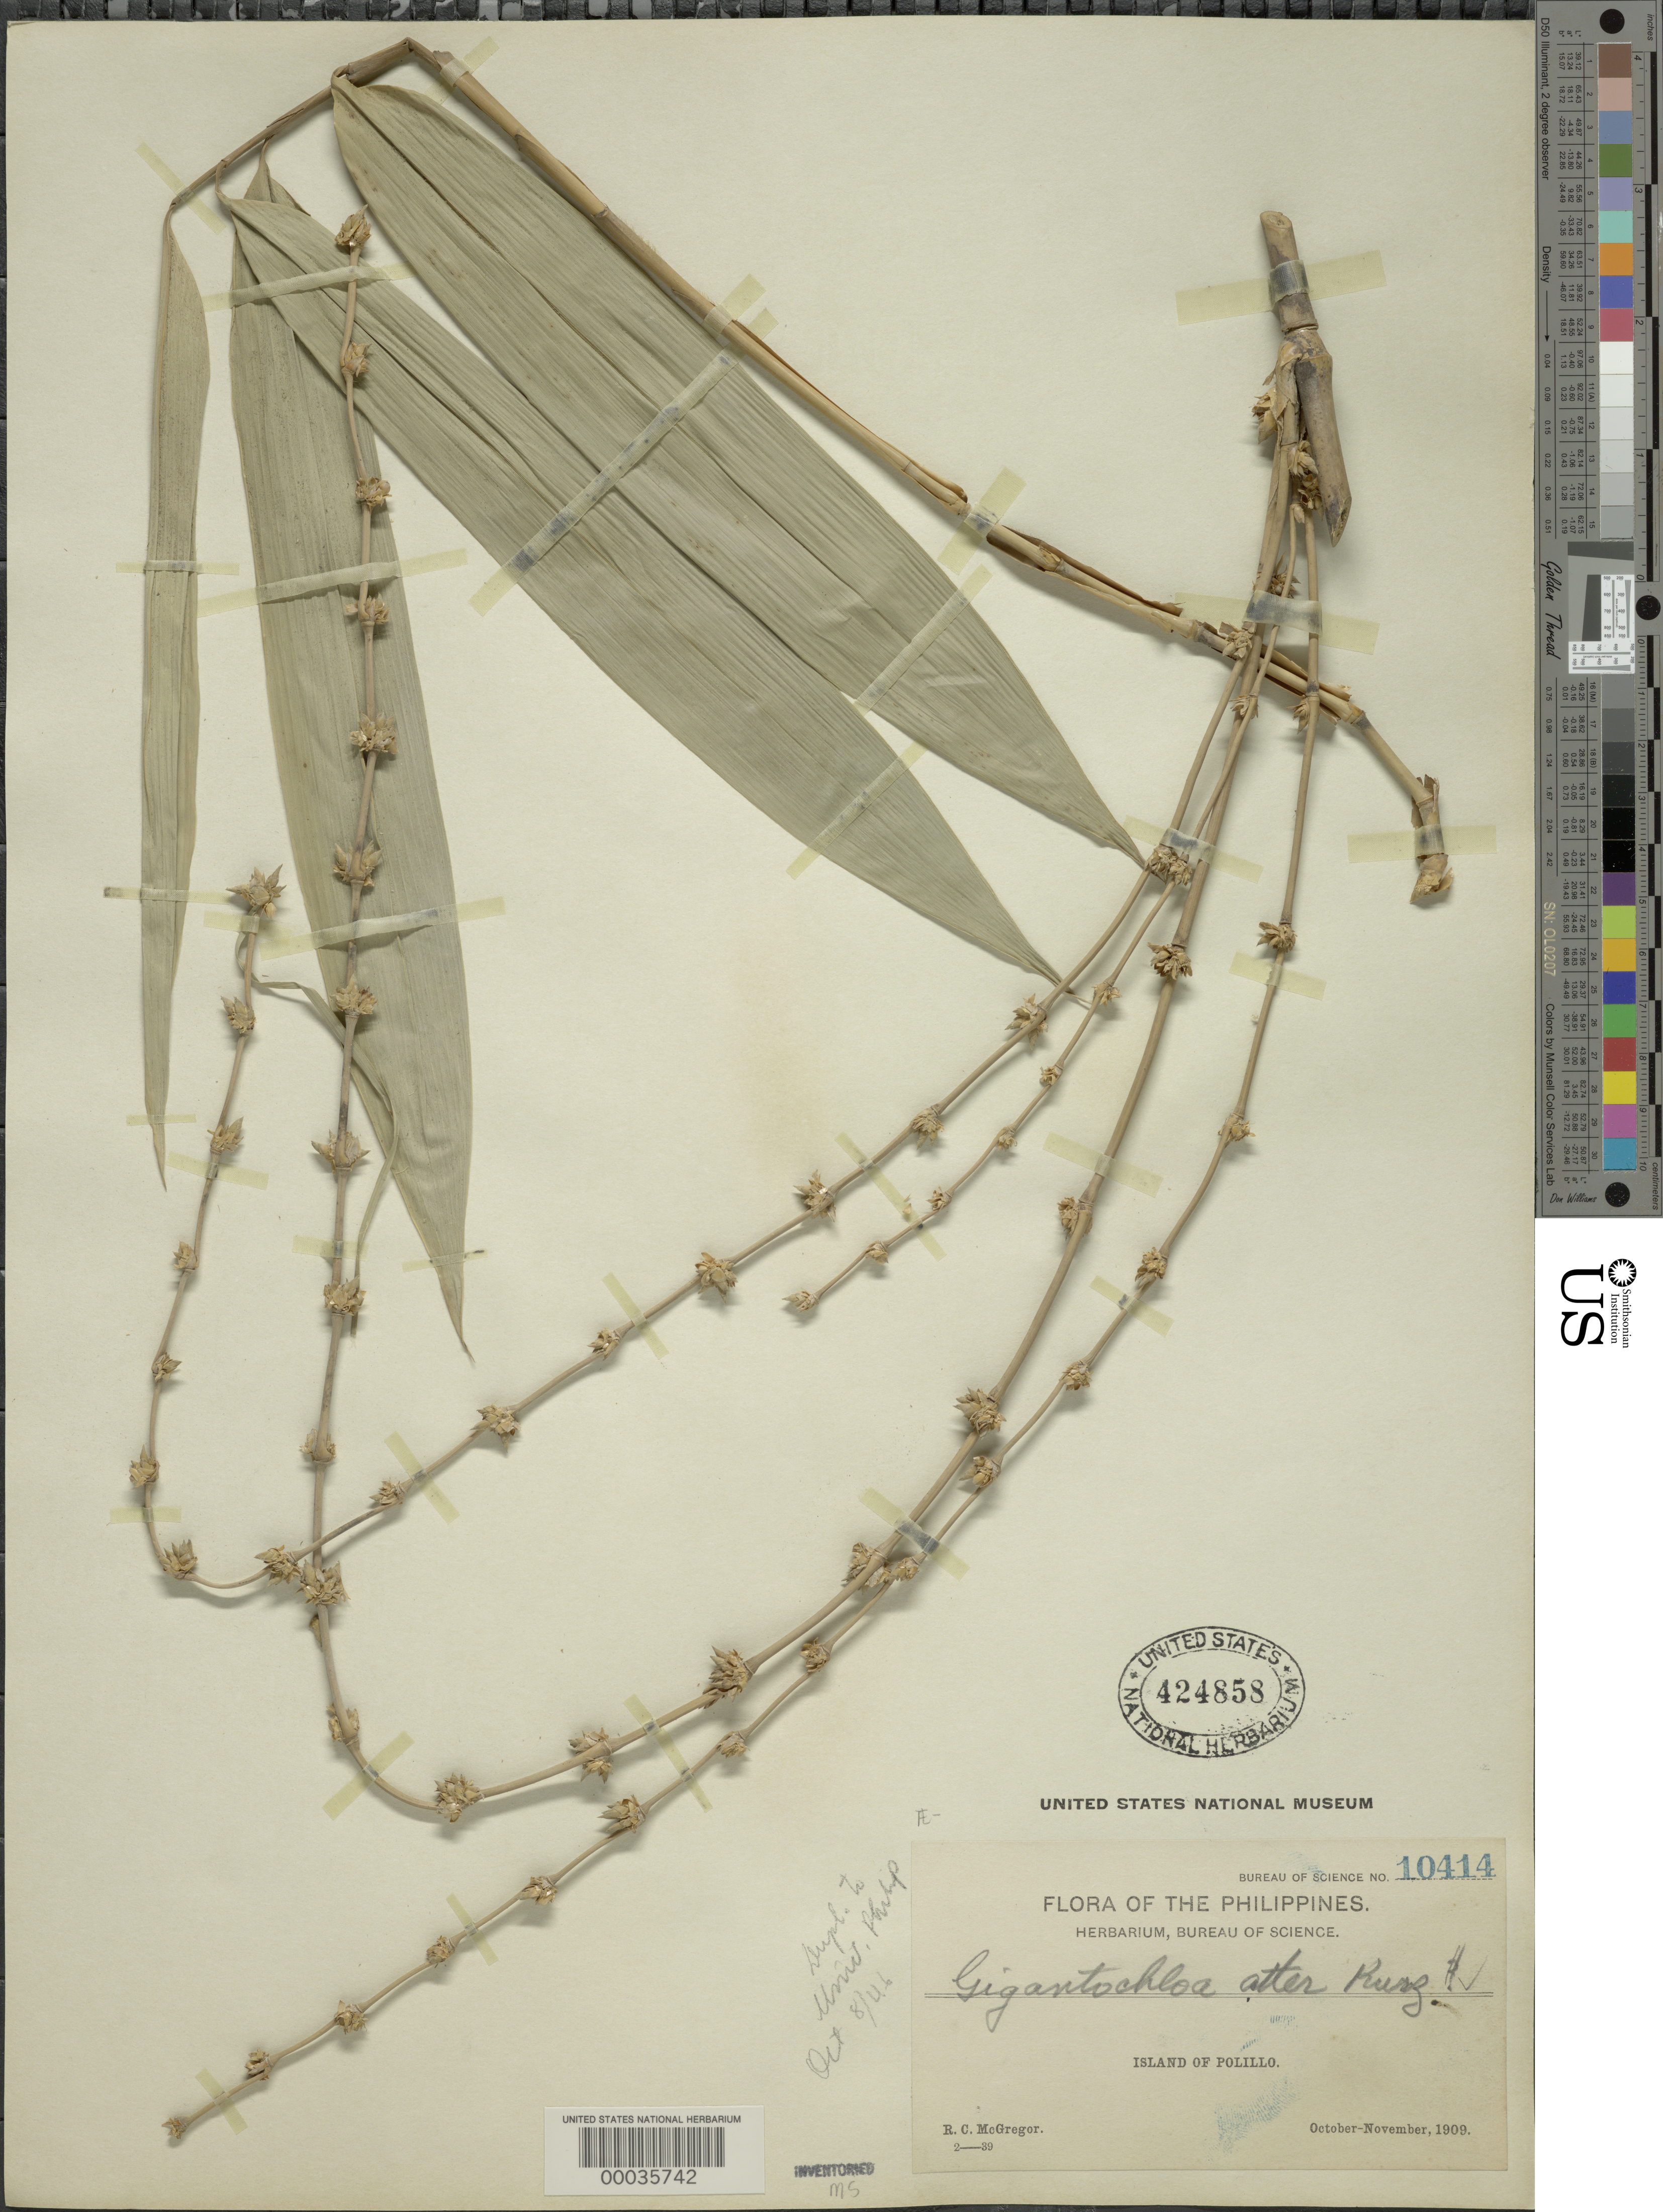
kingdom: Plantae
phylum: Tracheophyta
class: Liliopsida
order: Poales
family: Poaceae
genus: Dendrocalamus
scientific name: Dendrocalamus alter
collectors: R. C. McGregor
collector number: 10414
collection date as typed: Oct 1909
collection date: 1909-10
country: Philippines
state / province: Calabarzon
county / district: Quezon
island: Polillo ?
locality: Polillo is. [off of luzon island] [Polillo Is.]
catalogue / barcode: US 424858